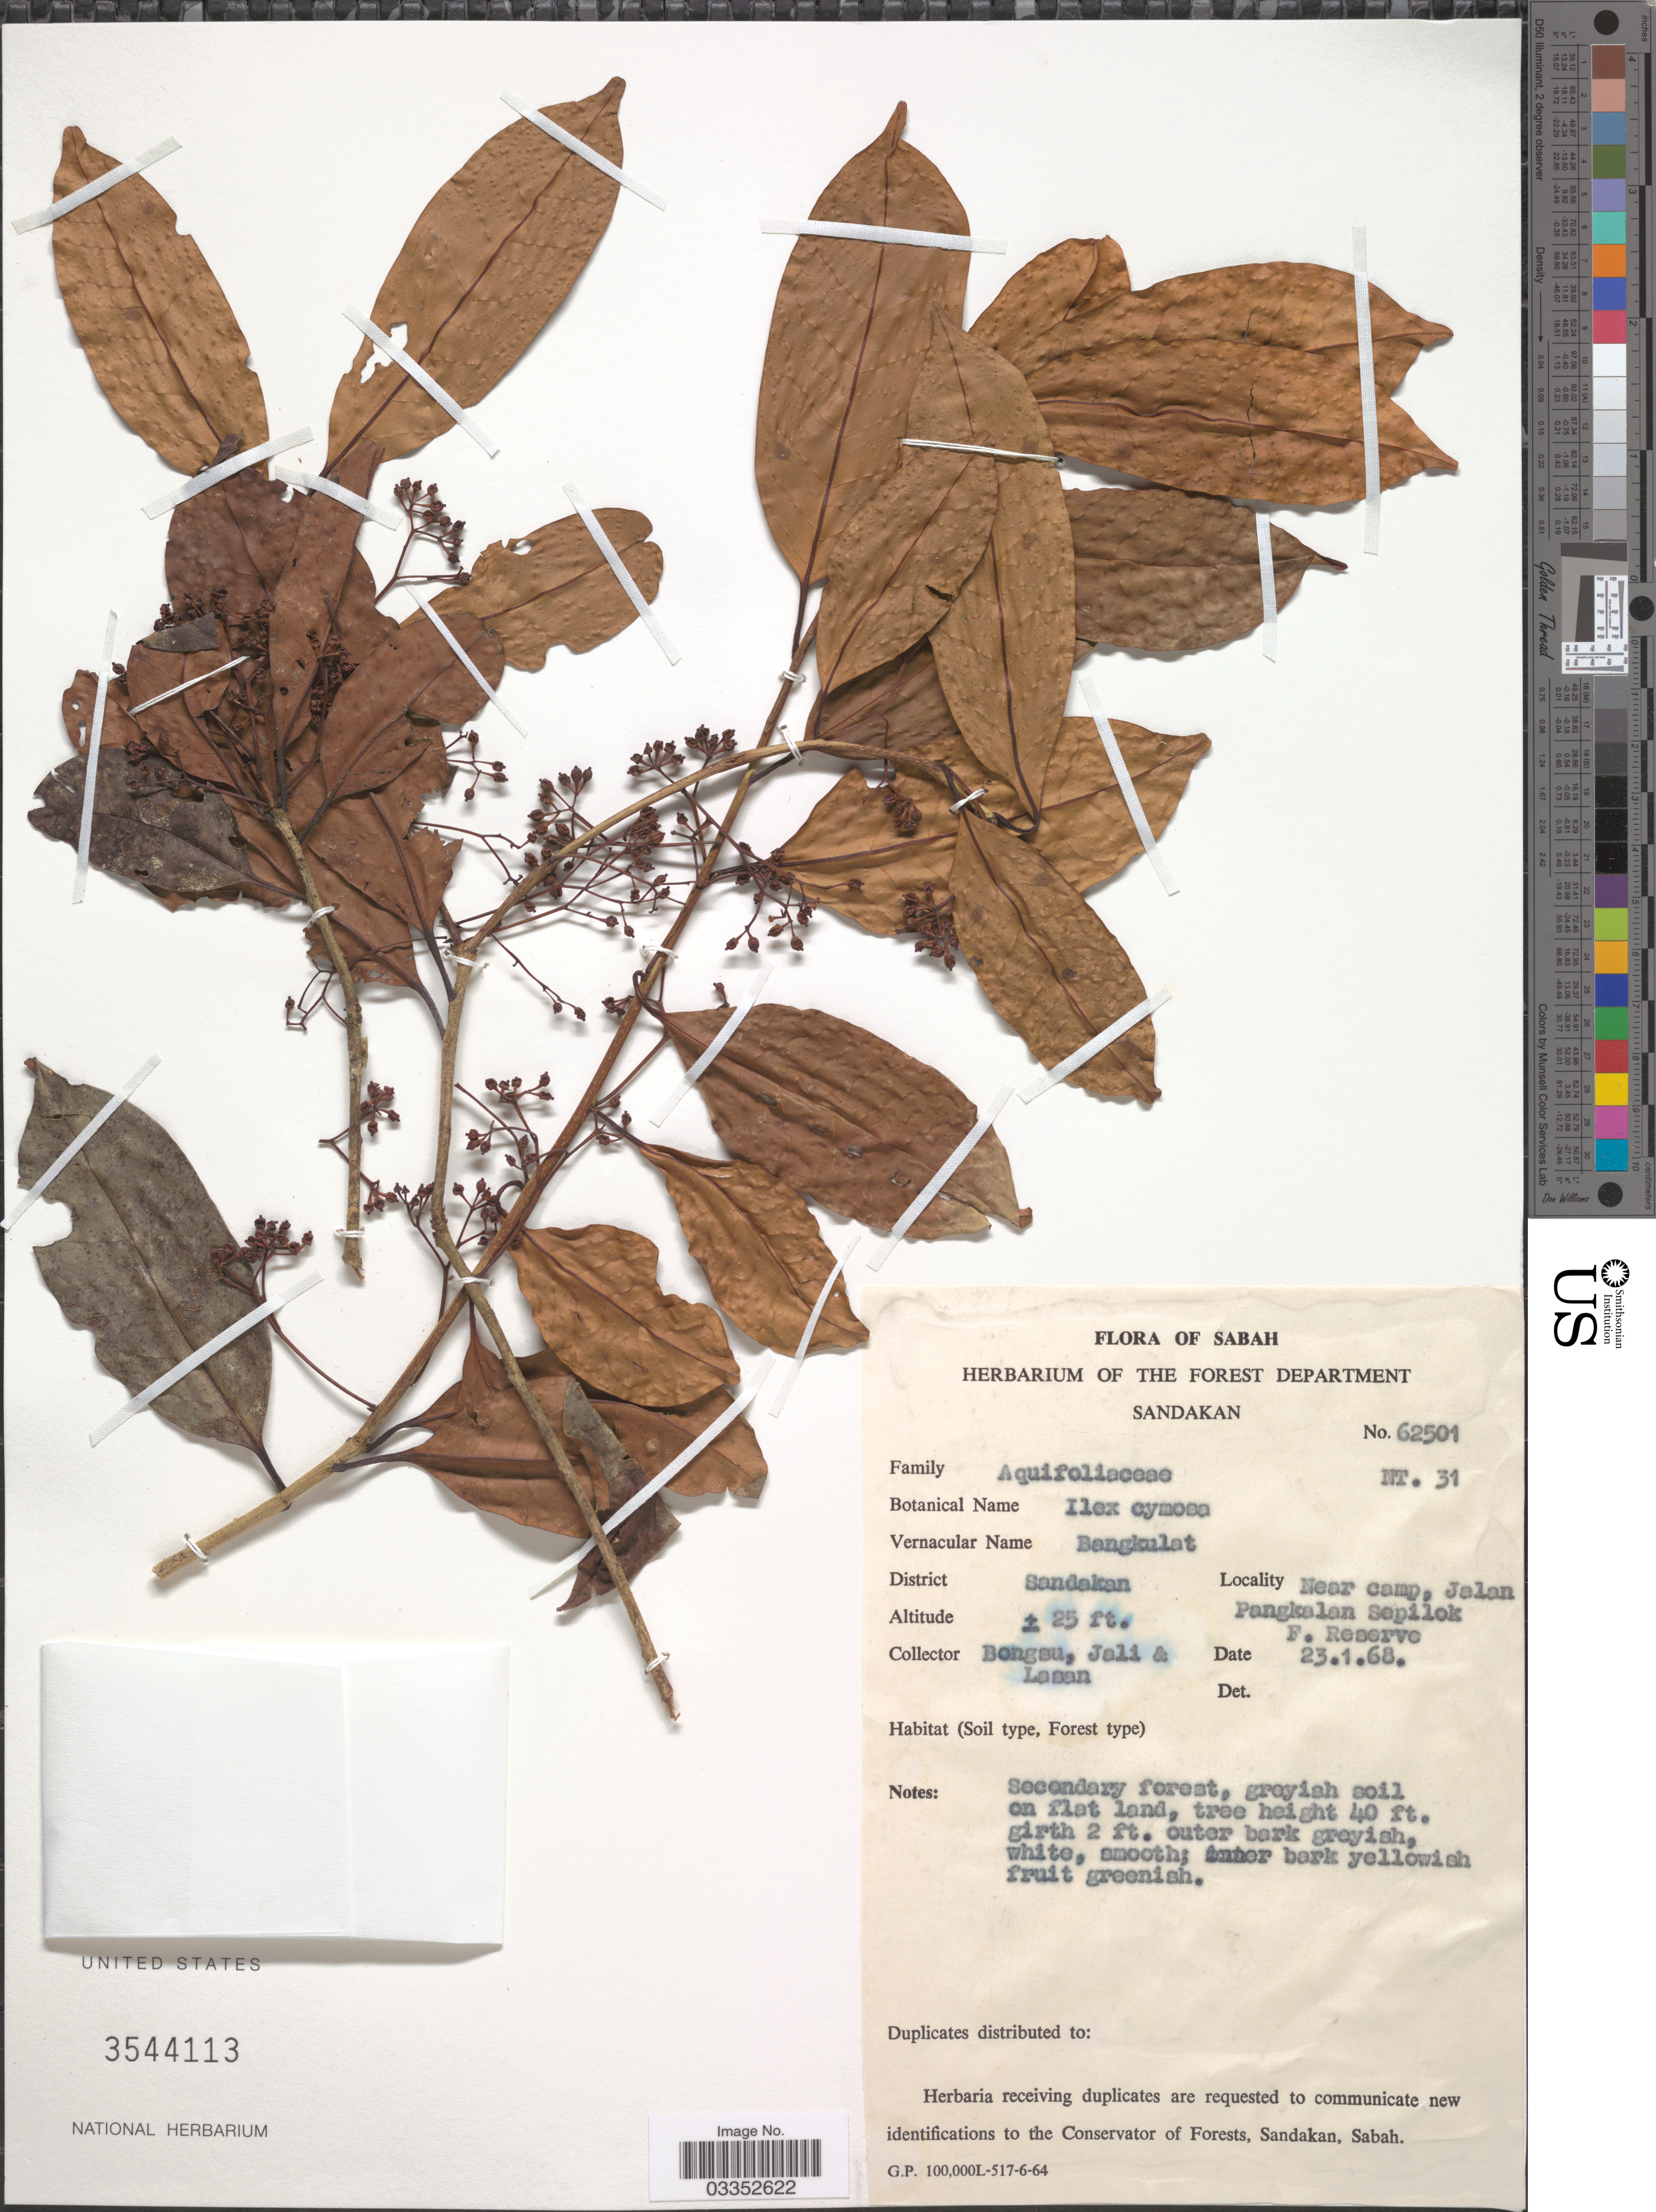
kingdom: Plantae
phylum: Tracheophyta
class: Magnoliopsida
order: Aquifoliales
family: Aquifoliaceae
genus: Ilex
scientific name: Ilex cymosa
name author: Blume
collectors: -. Bongsu, Jali & Lasan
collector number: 62501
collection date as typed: Transcribed d/m/y: 23/1/68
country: Malaysia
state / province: Sabah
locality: District Sandakan. Near camp, Jalan Pangkalan Sepilok F. Reserve.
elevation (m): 8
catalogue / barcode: US 3544113